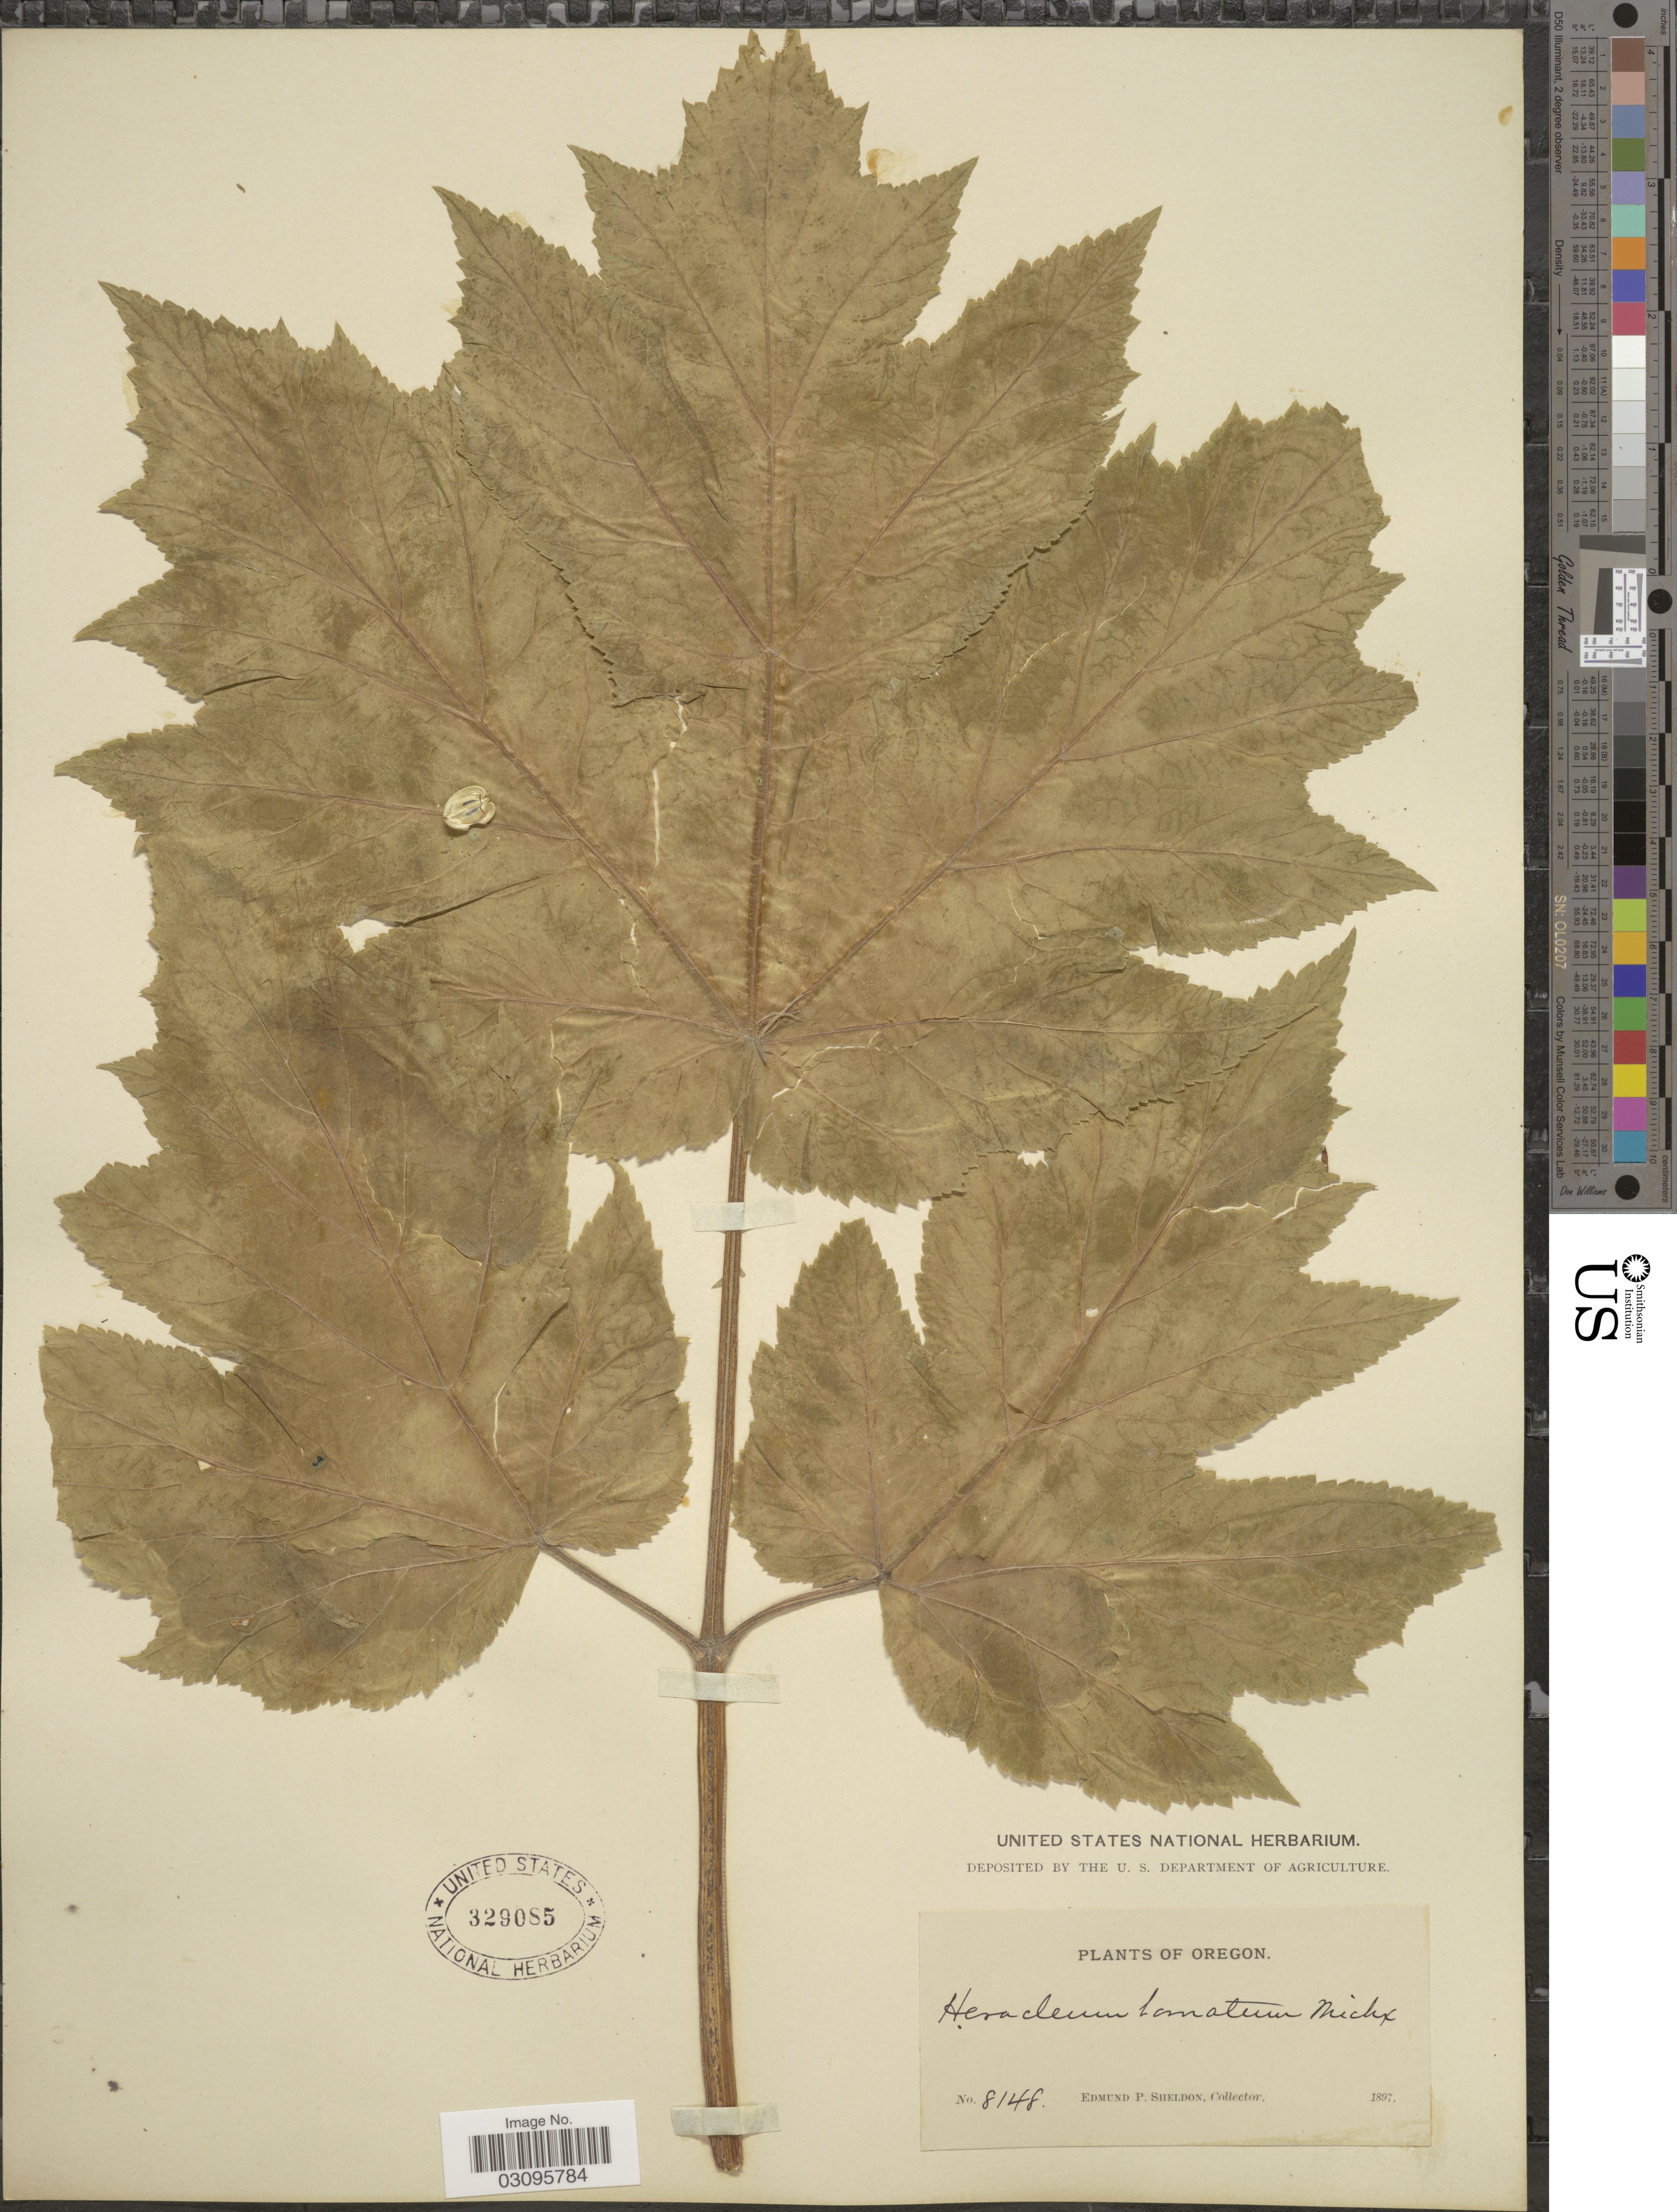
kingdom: Plantae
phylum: Tracheophyta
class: Magnoliopsida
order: Apiales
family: Apiaceae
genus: Heracleum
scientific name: Heracleum lanatum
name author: Michx.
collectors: E. P. Sheldon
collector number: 8148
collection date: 1897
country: United States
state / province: Oregon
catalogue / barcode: US 329085